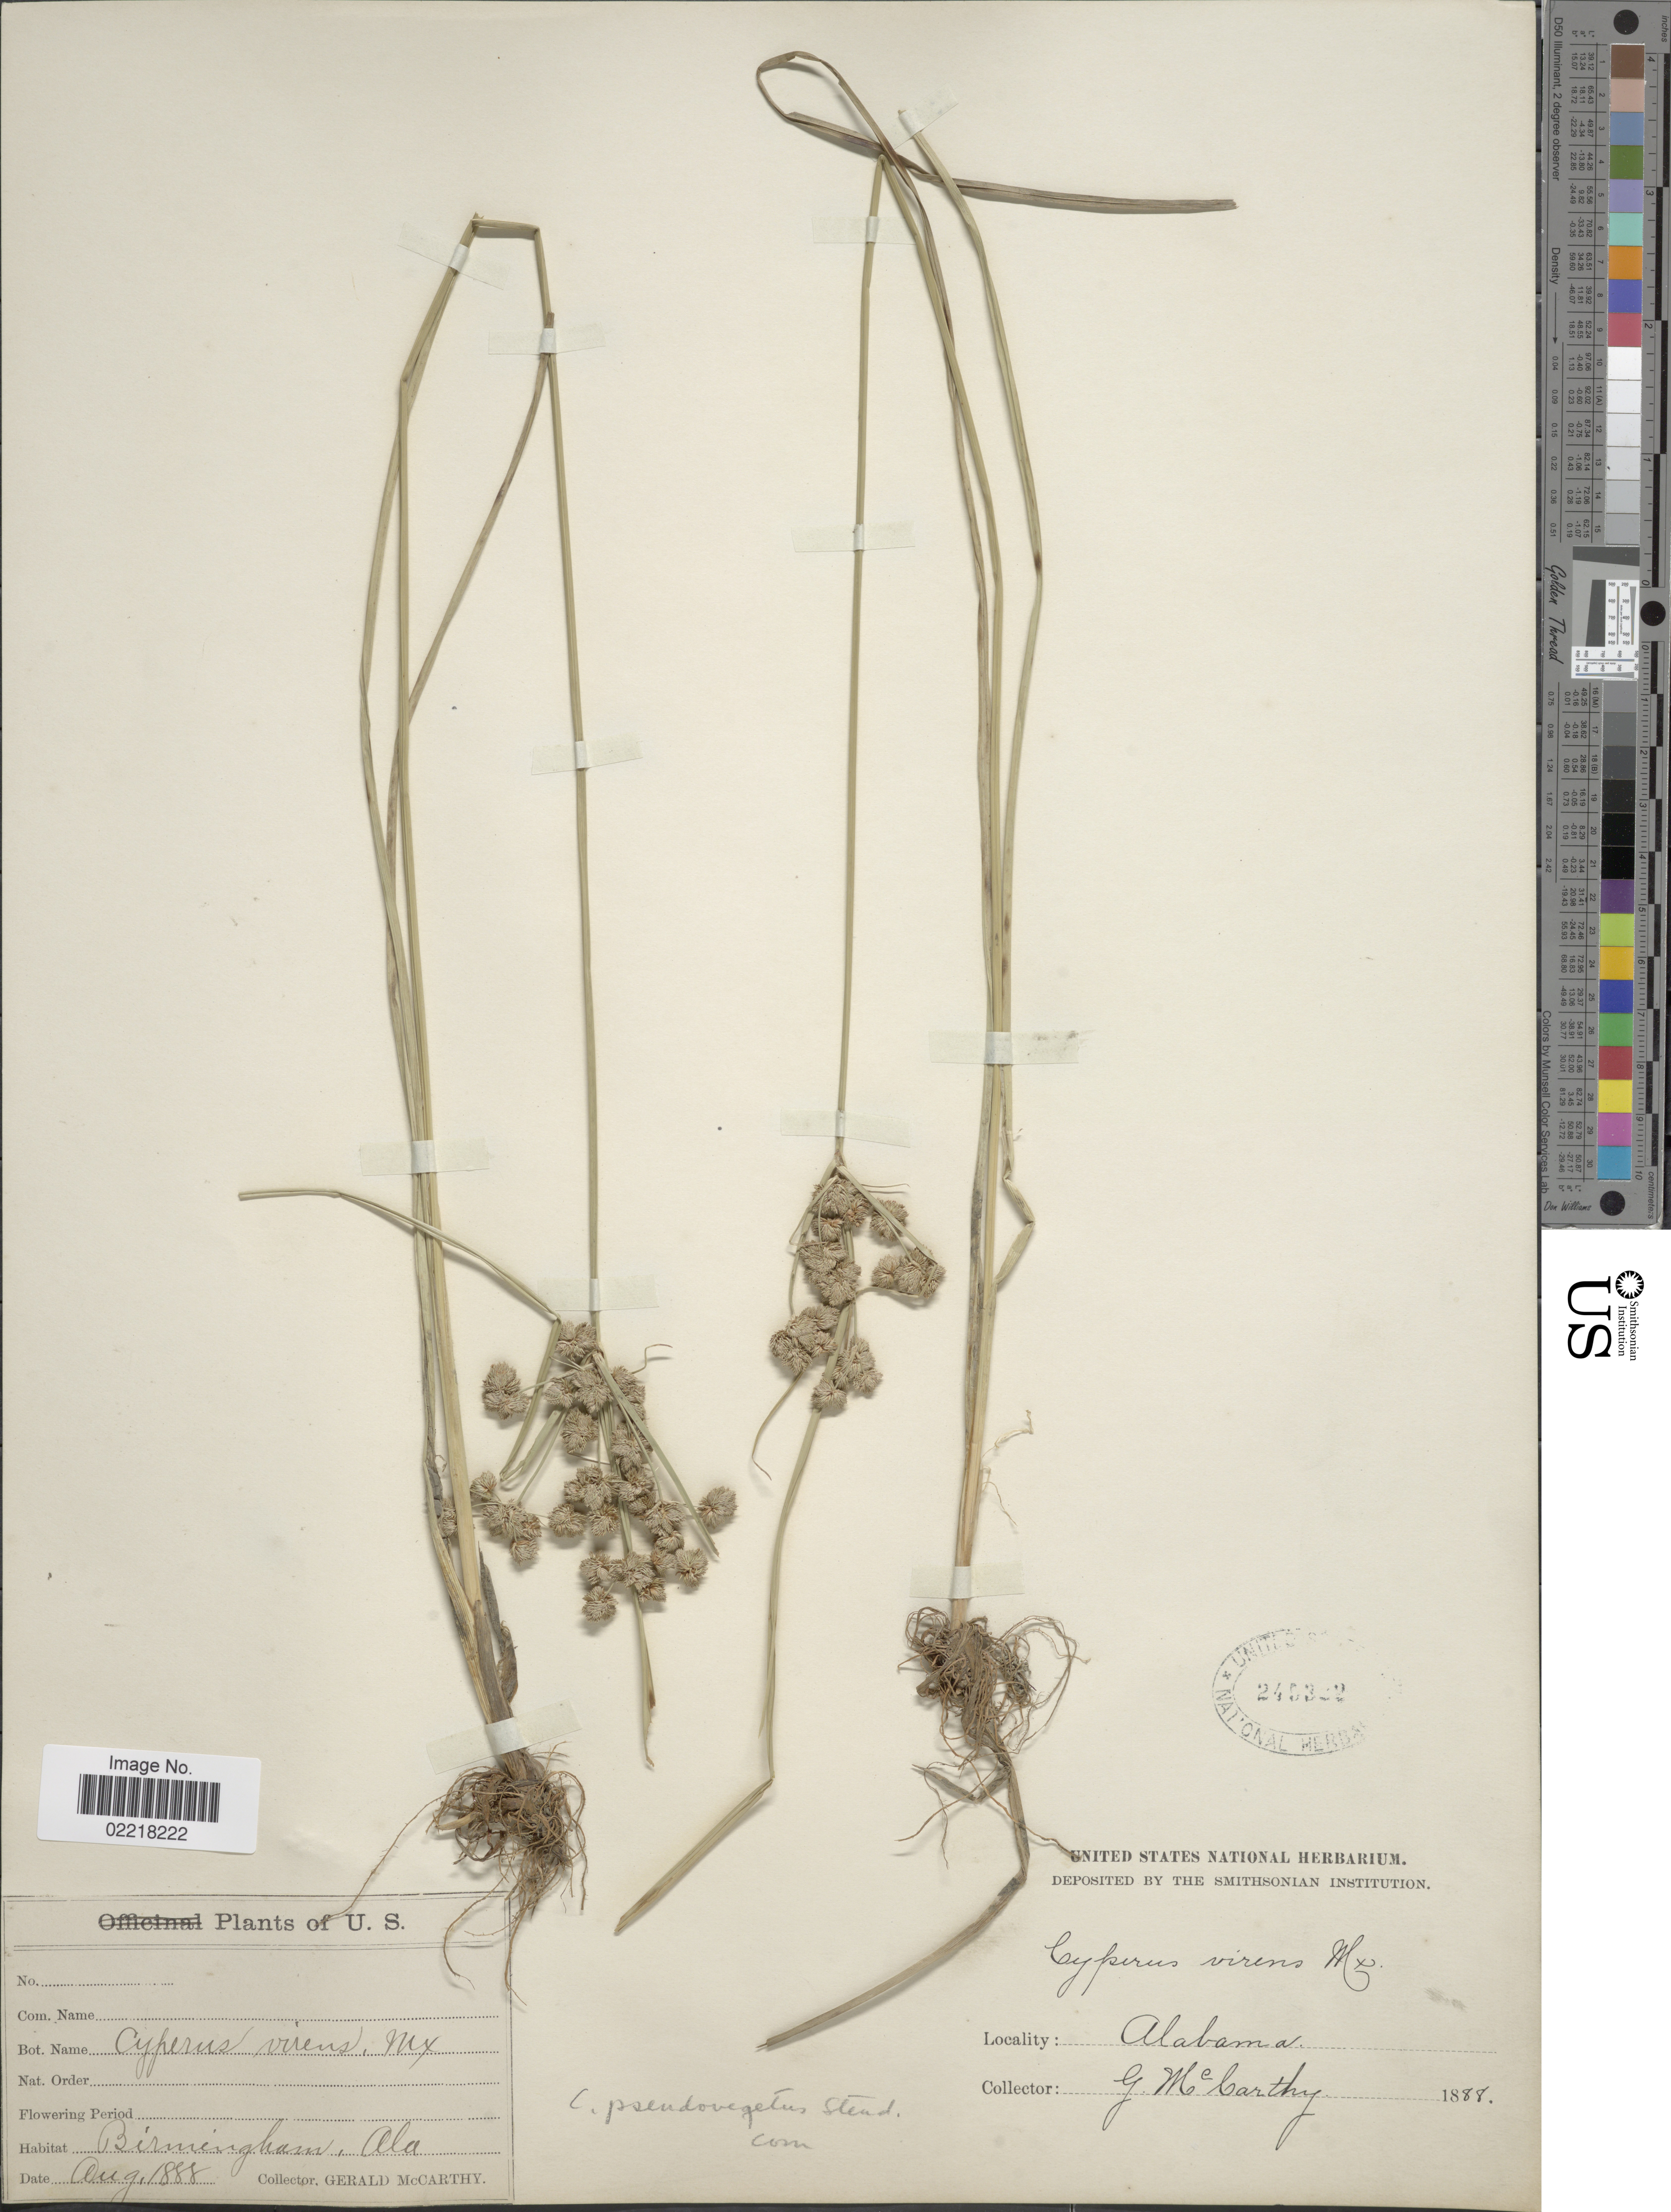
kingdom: Plantae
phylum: Tracheophyta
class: Liliopsida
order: Poales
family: Cyperaceae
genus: Cyperus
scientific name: Cyperus pseudovegetus Steud.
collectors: G. McCarthy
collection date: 1888-08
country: United States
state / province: Alabama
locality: Birmingham